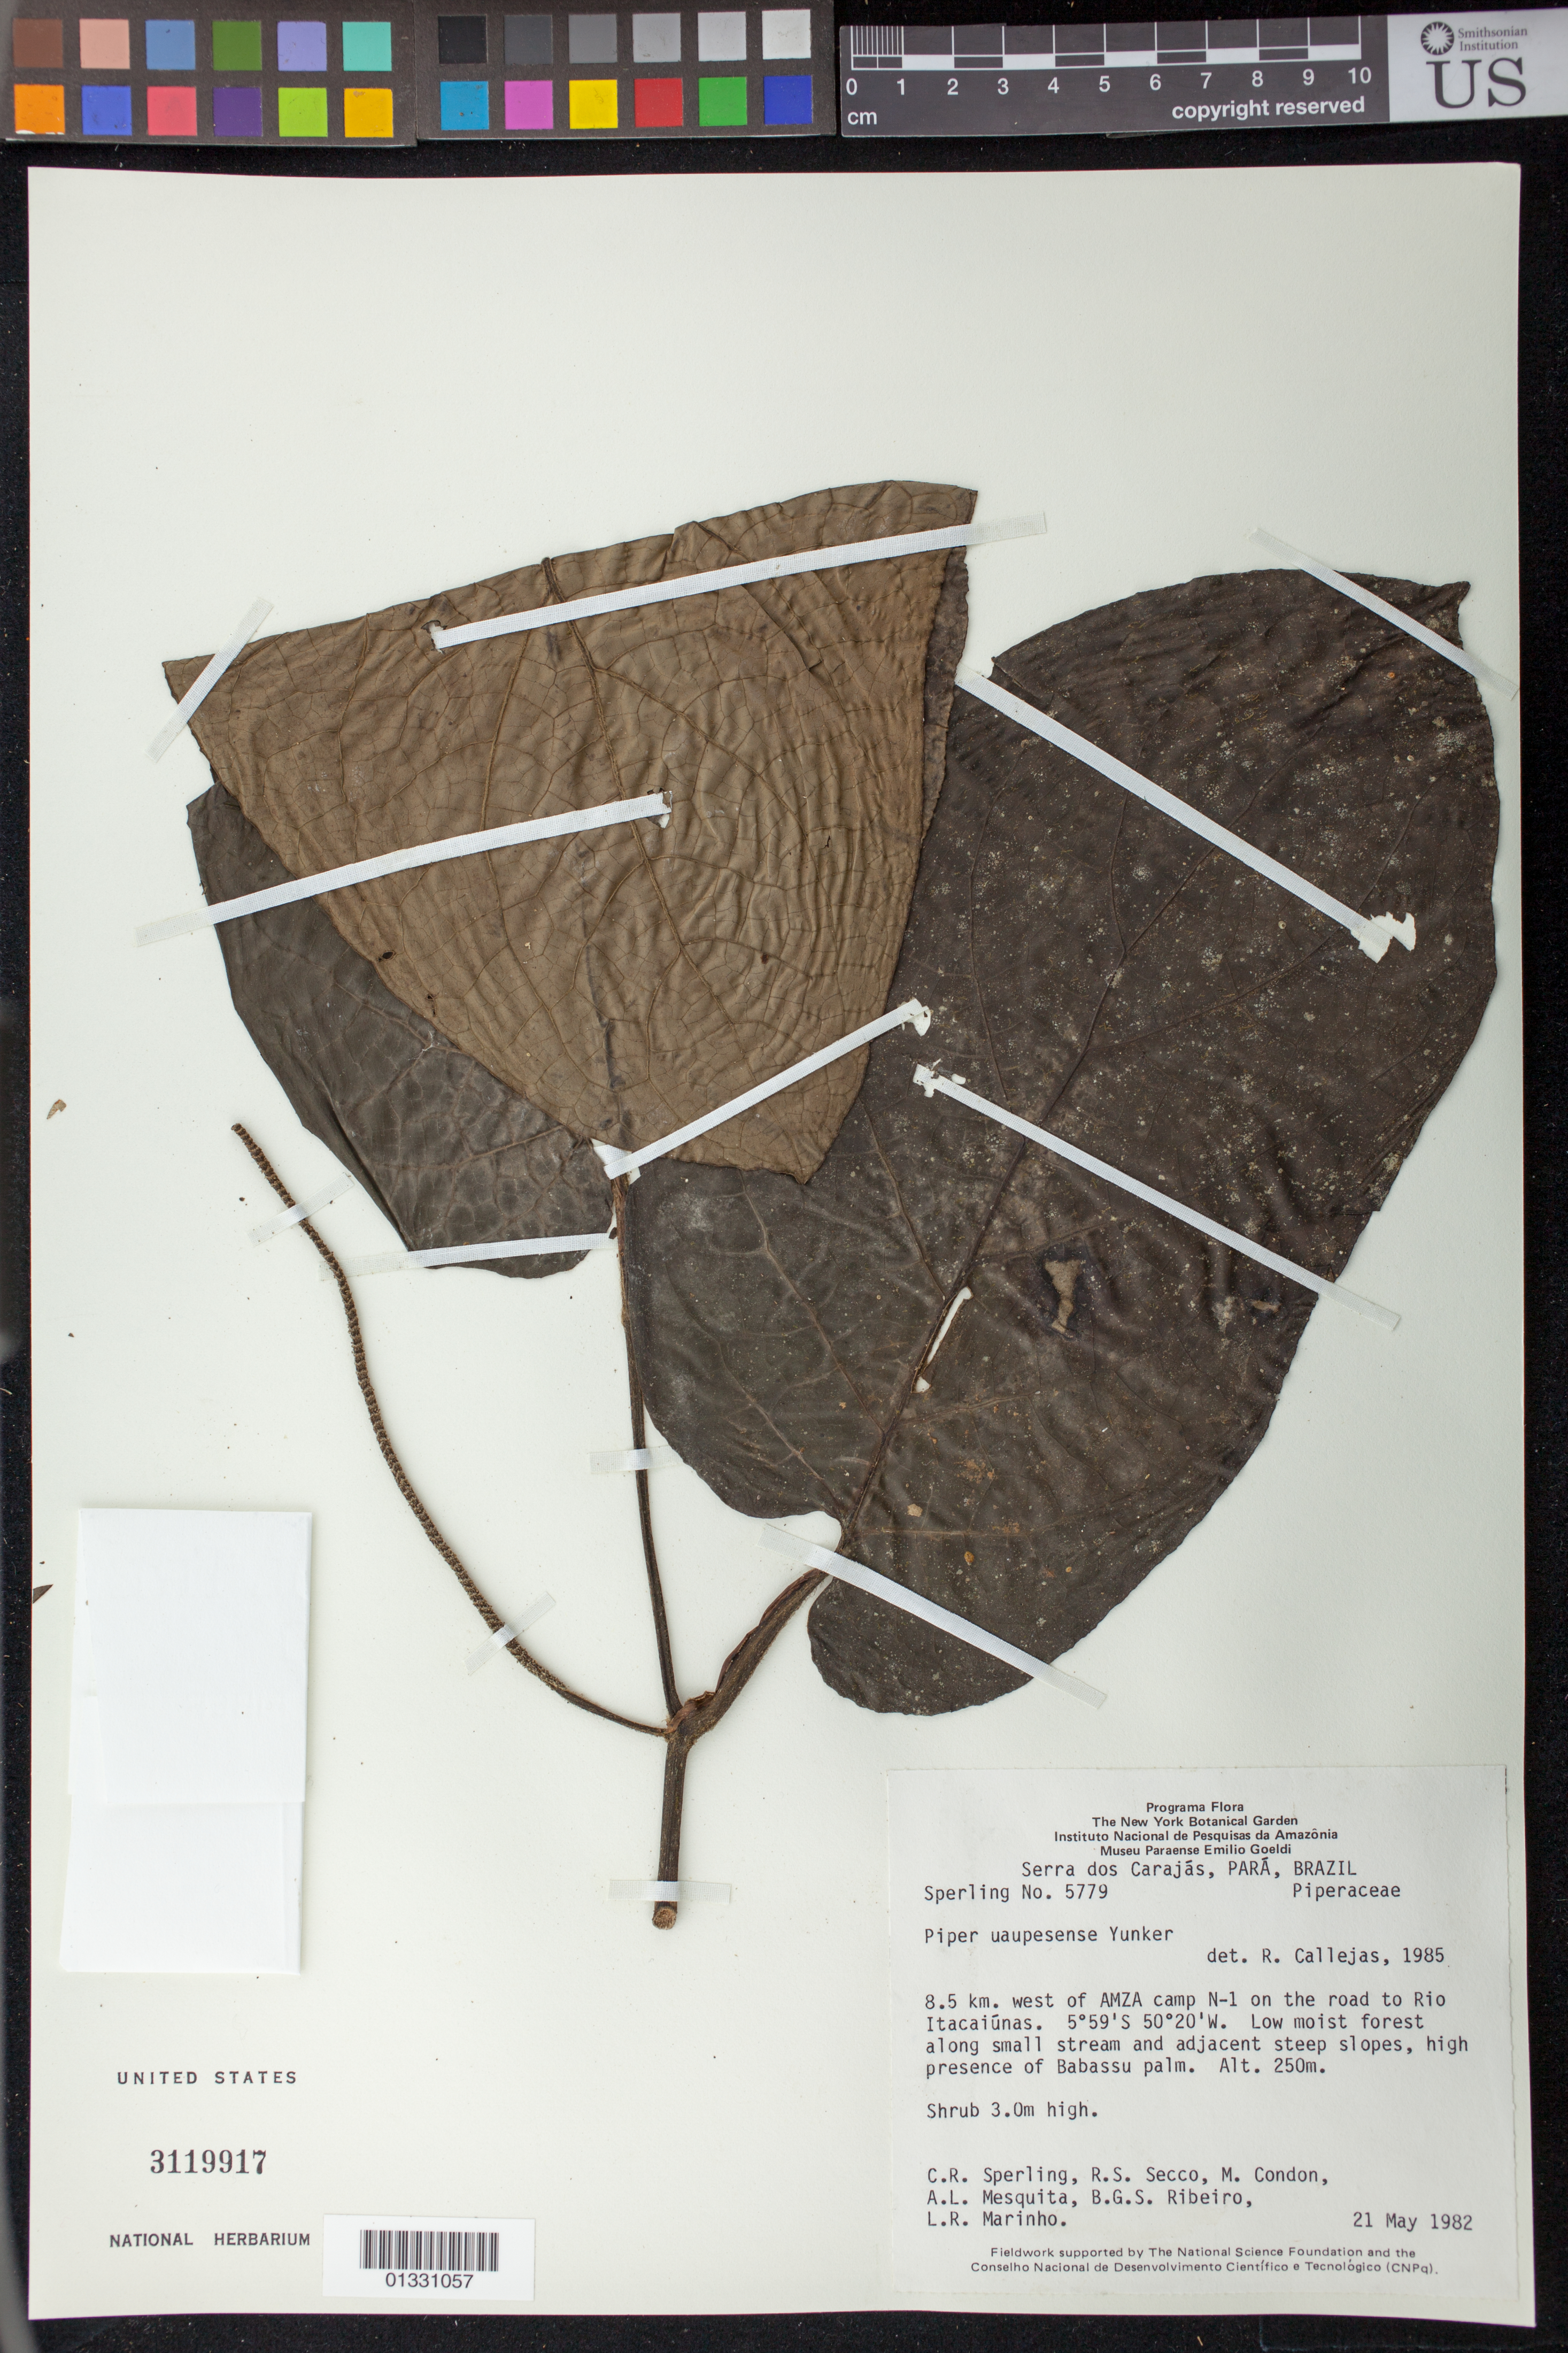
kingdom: Plantae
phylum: Tracheophyta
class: Magnoliopsida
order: Piperales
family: Piperaceae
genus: Piper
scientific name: Piper uaupesense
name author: Yunck.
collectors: C. R. Sperling, R. S. Secco, M. Condon, A. L. Mesquita, B. G. S. Ribeiro & L. R. Marinho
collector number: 5779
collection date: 1982-05-21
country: Brazil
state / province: Pará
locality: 8,5 km west of AMZA camp N-1 on the road to Rio Itacaiúnas (SErra dos Carajás)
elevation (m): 250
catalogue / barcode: US 3119917